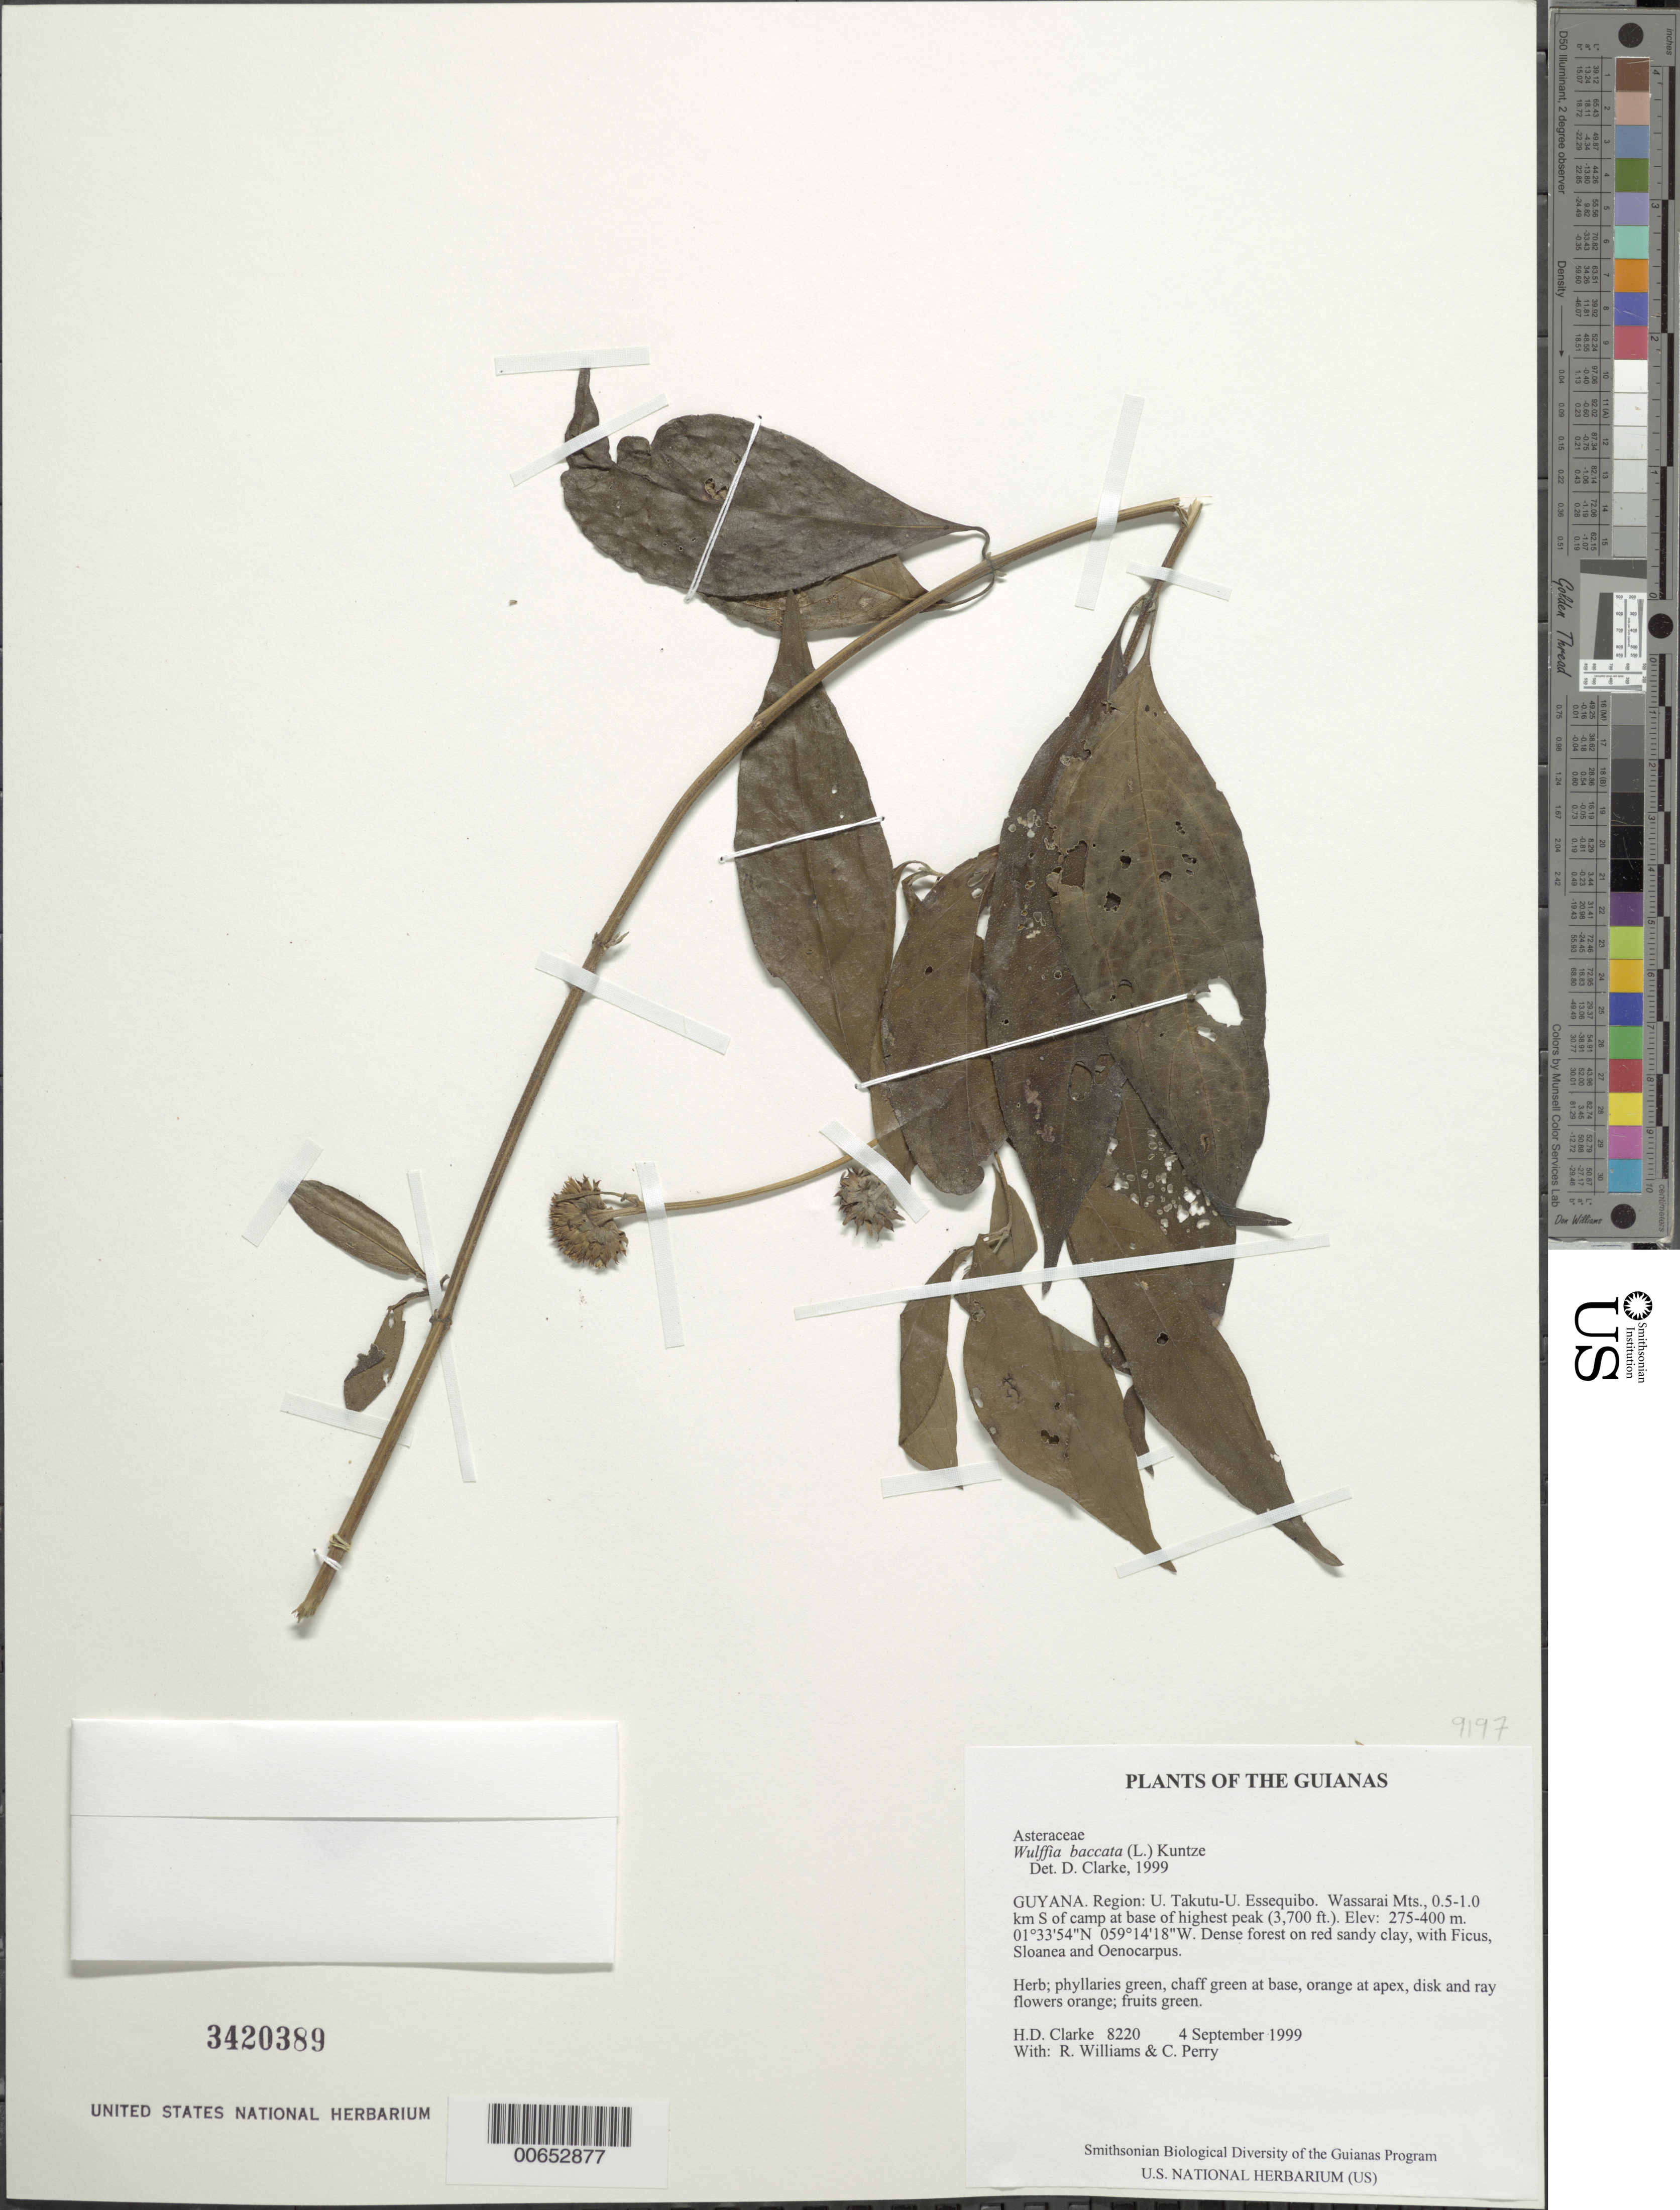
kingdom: Plantae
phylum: Tracheophyta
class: Magnoliopsida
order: Asterales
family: Asteraceae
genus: Wulffia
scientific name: Wulffia baccata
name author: (L. f.) Kuntze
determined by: Clarke, H. D., University of North Carolina (Asheville)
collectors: H. D. Clarke, R. Williams & C. Perry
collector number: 8220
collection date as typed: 4 September 1999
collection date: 1999-09-04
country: Guyana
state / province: U. Takutu-U. Essequibo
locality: Wassarai Mts., 0.5-1.0 km S of camp at base of highest peak (3,700 ft.)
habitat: Dense forest on red sandy clay, with Ficus, Sloanea and Oenocarpus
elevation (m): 275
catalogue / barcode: US 3420389